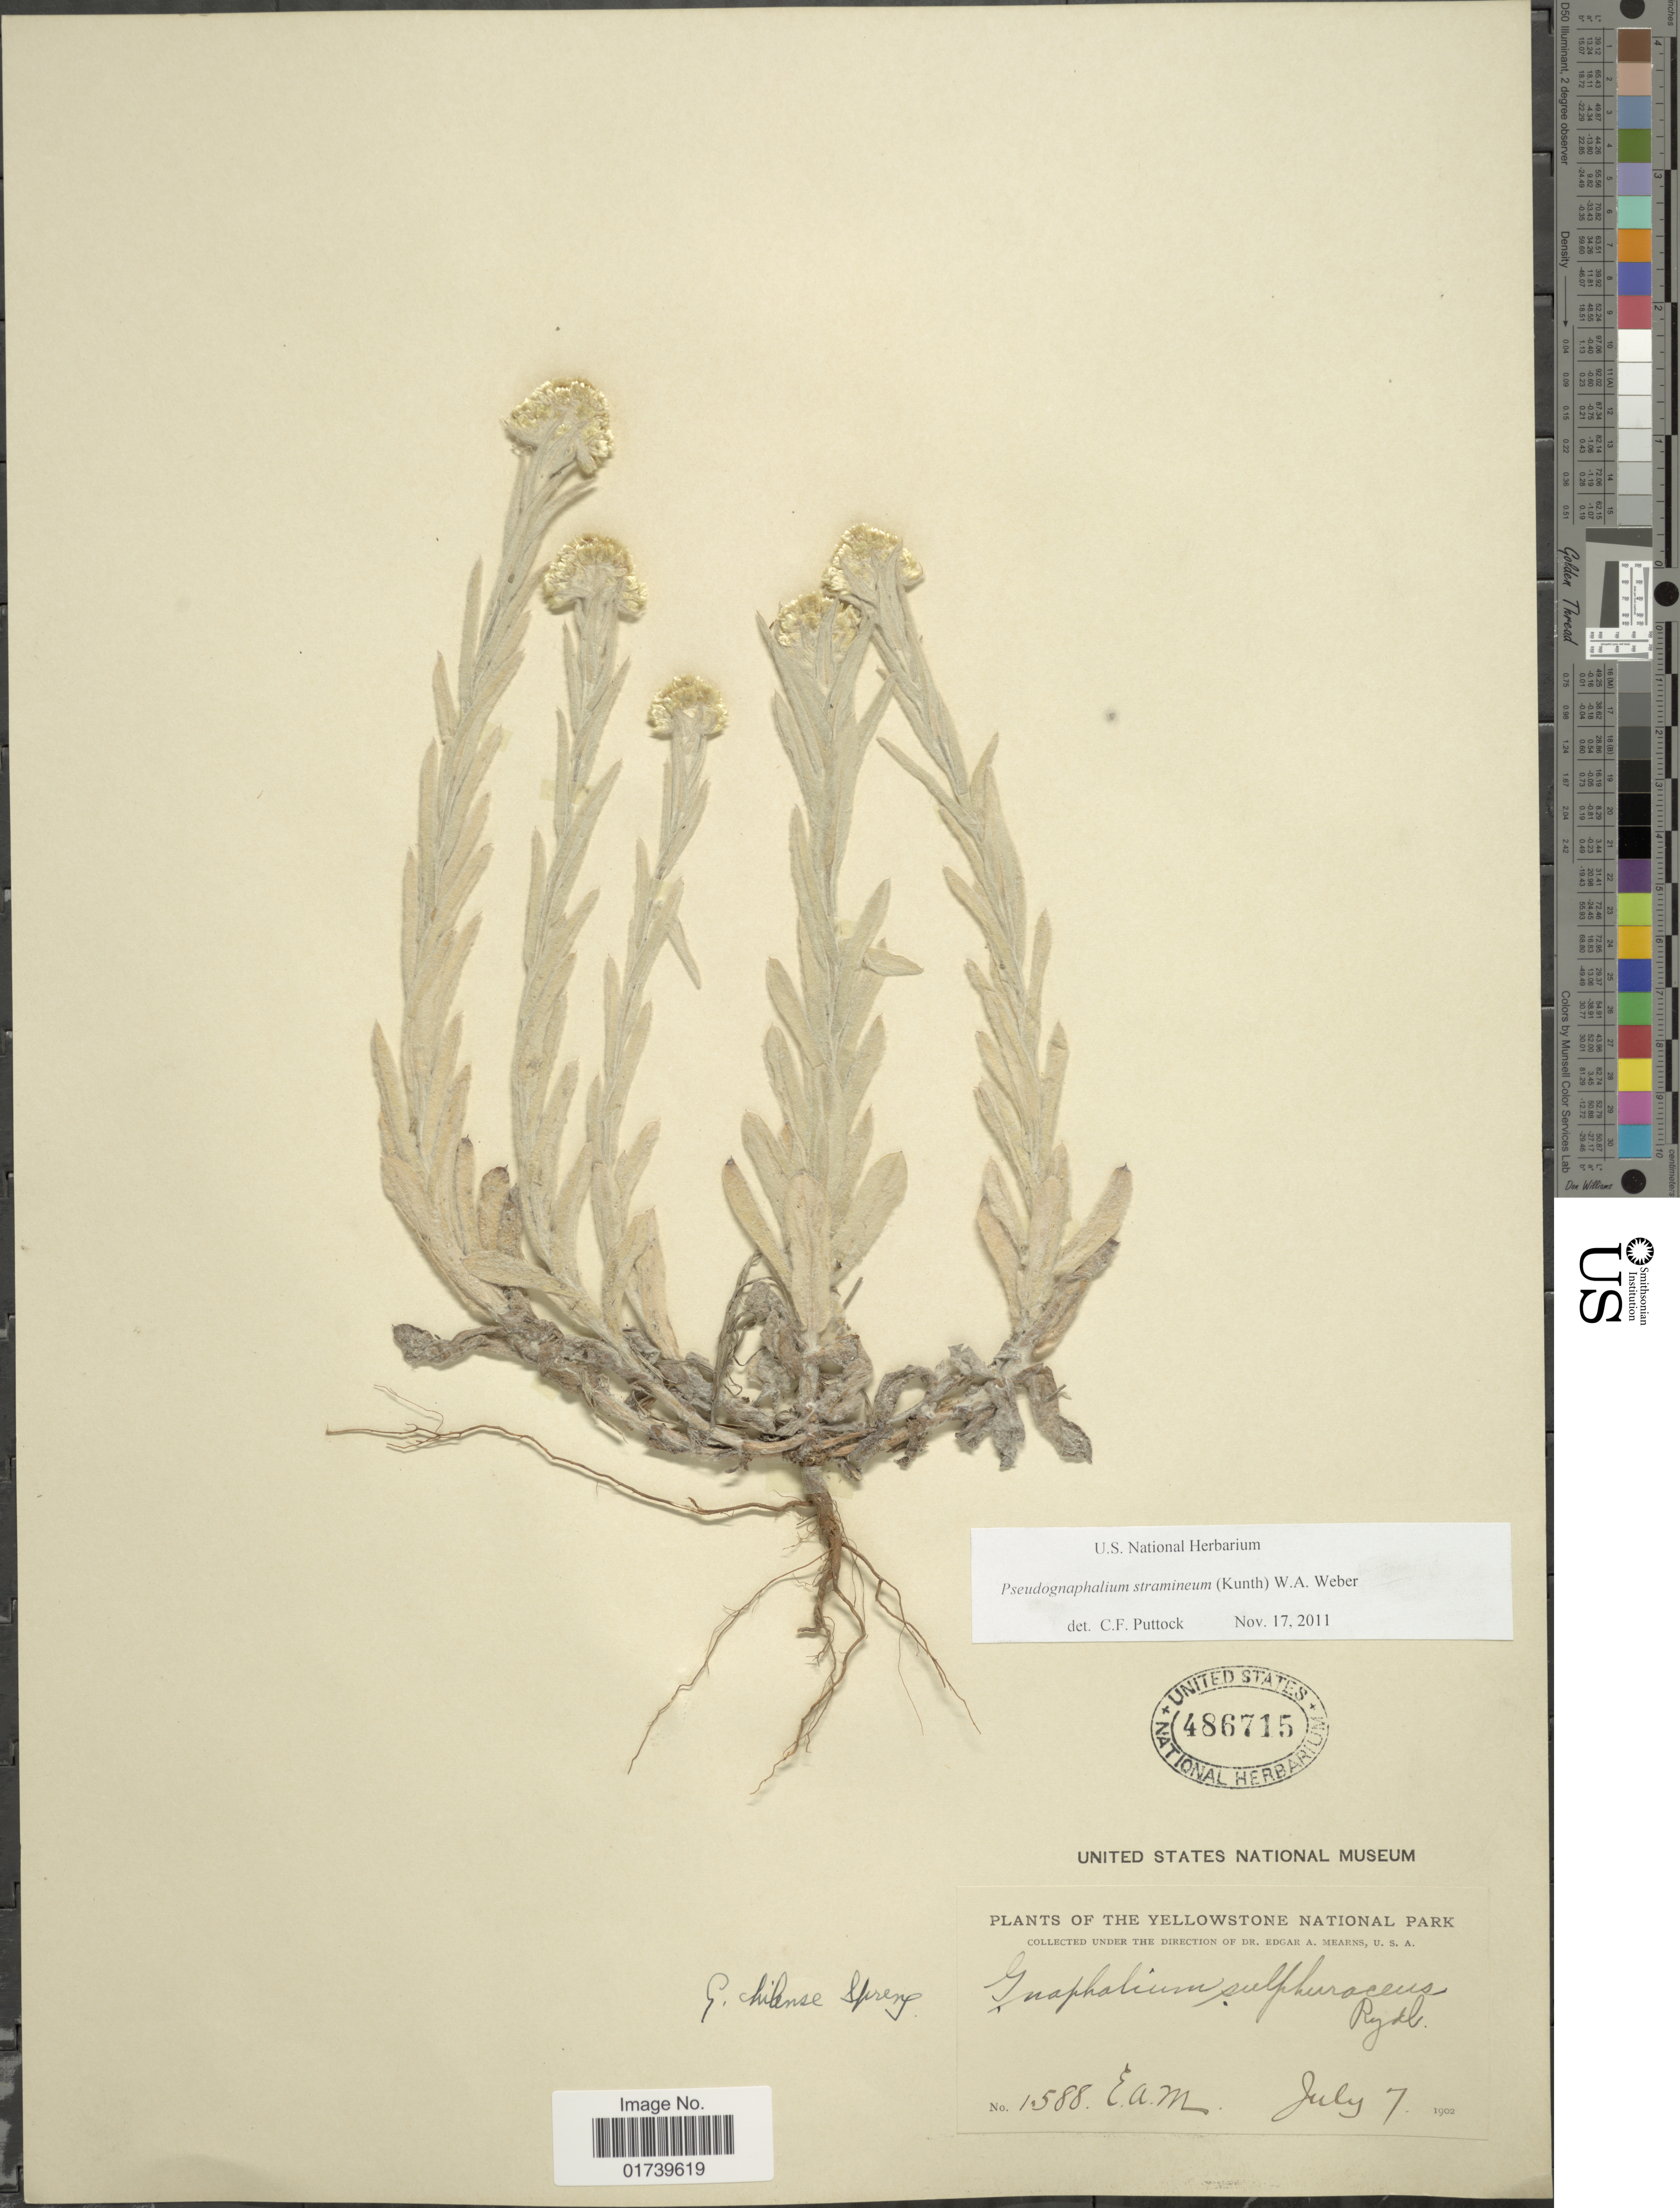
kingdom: Plantae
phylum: Tracheophyta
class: Magnoliopsida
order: Asterales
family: Asteraceae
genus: Pseudognaphalium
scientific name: Pseudognaphalium stramineum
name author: (Kunth) Anderb.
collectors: E. A. Mearns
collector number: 1588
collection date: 1902-07-07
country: United States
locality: Yellowstone National Park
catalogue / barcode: US 486715